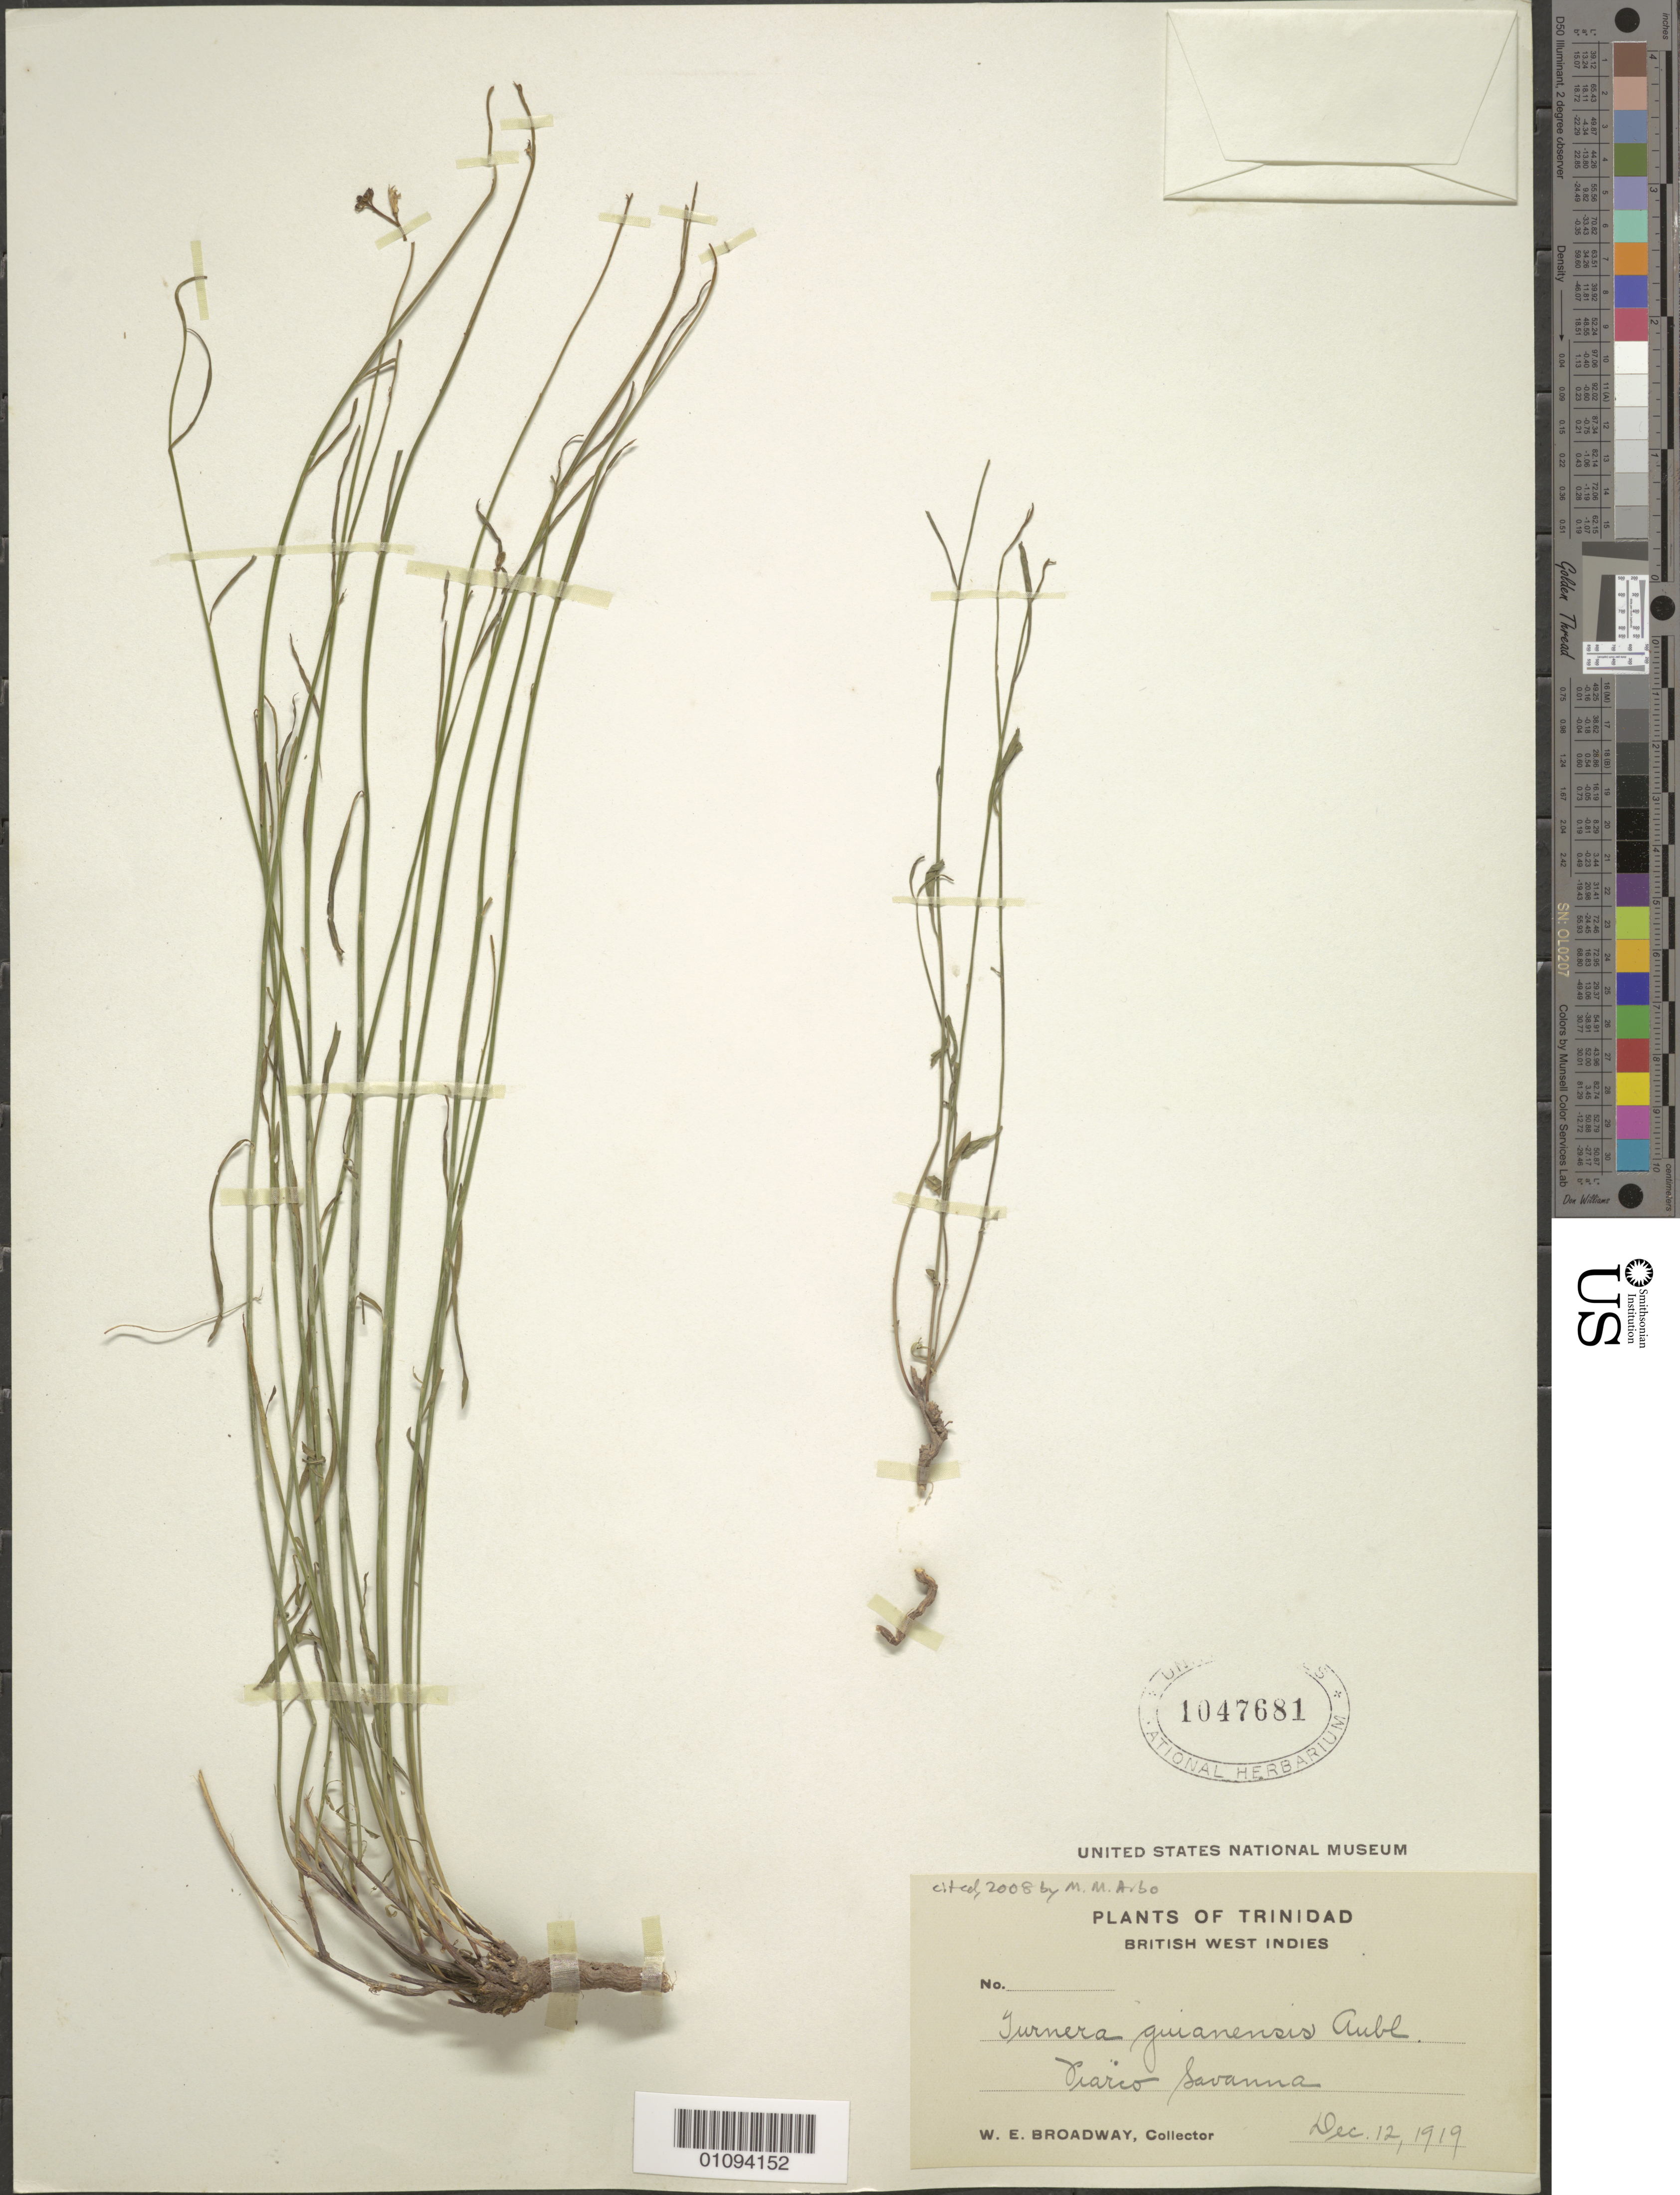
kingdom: Plantae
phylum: Tracheophyta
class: Magnoliopsida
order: Malpighiales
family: Turneraceae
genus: Turnera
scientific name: Turnera guianensis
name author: Aubl.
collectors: W. E. Broadway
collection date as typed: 12 Dec 1919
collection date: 1919-12-12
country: Trinidad and Tobago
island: Trinidad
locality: Piarco Savanna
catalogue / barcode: US 1047681